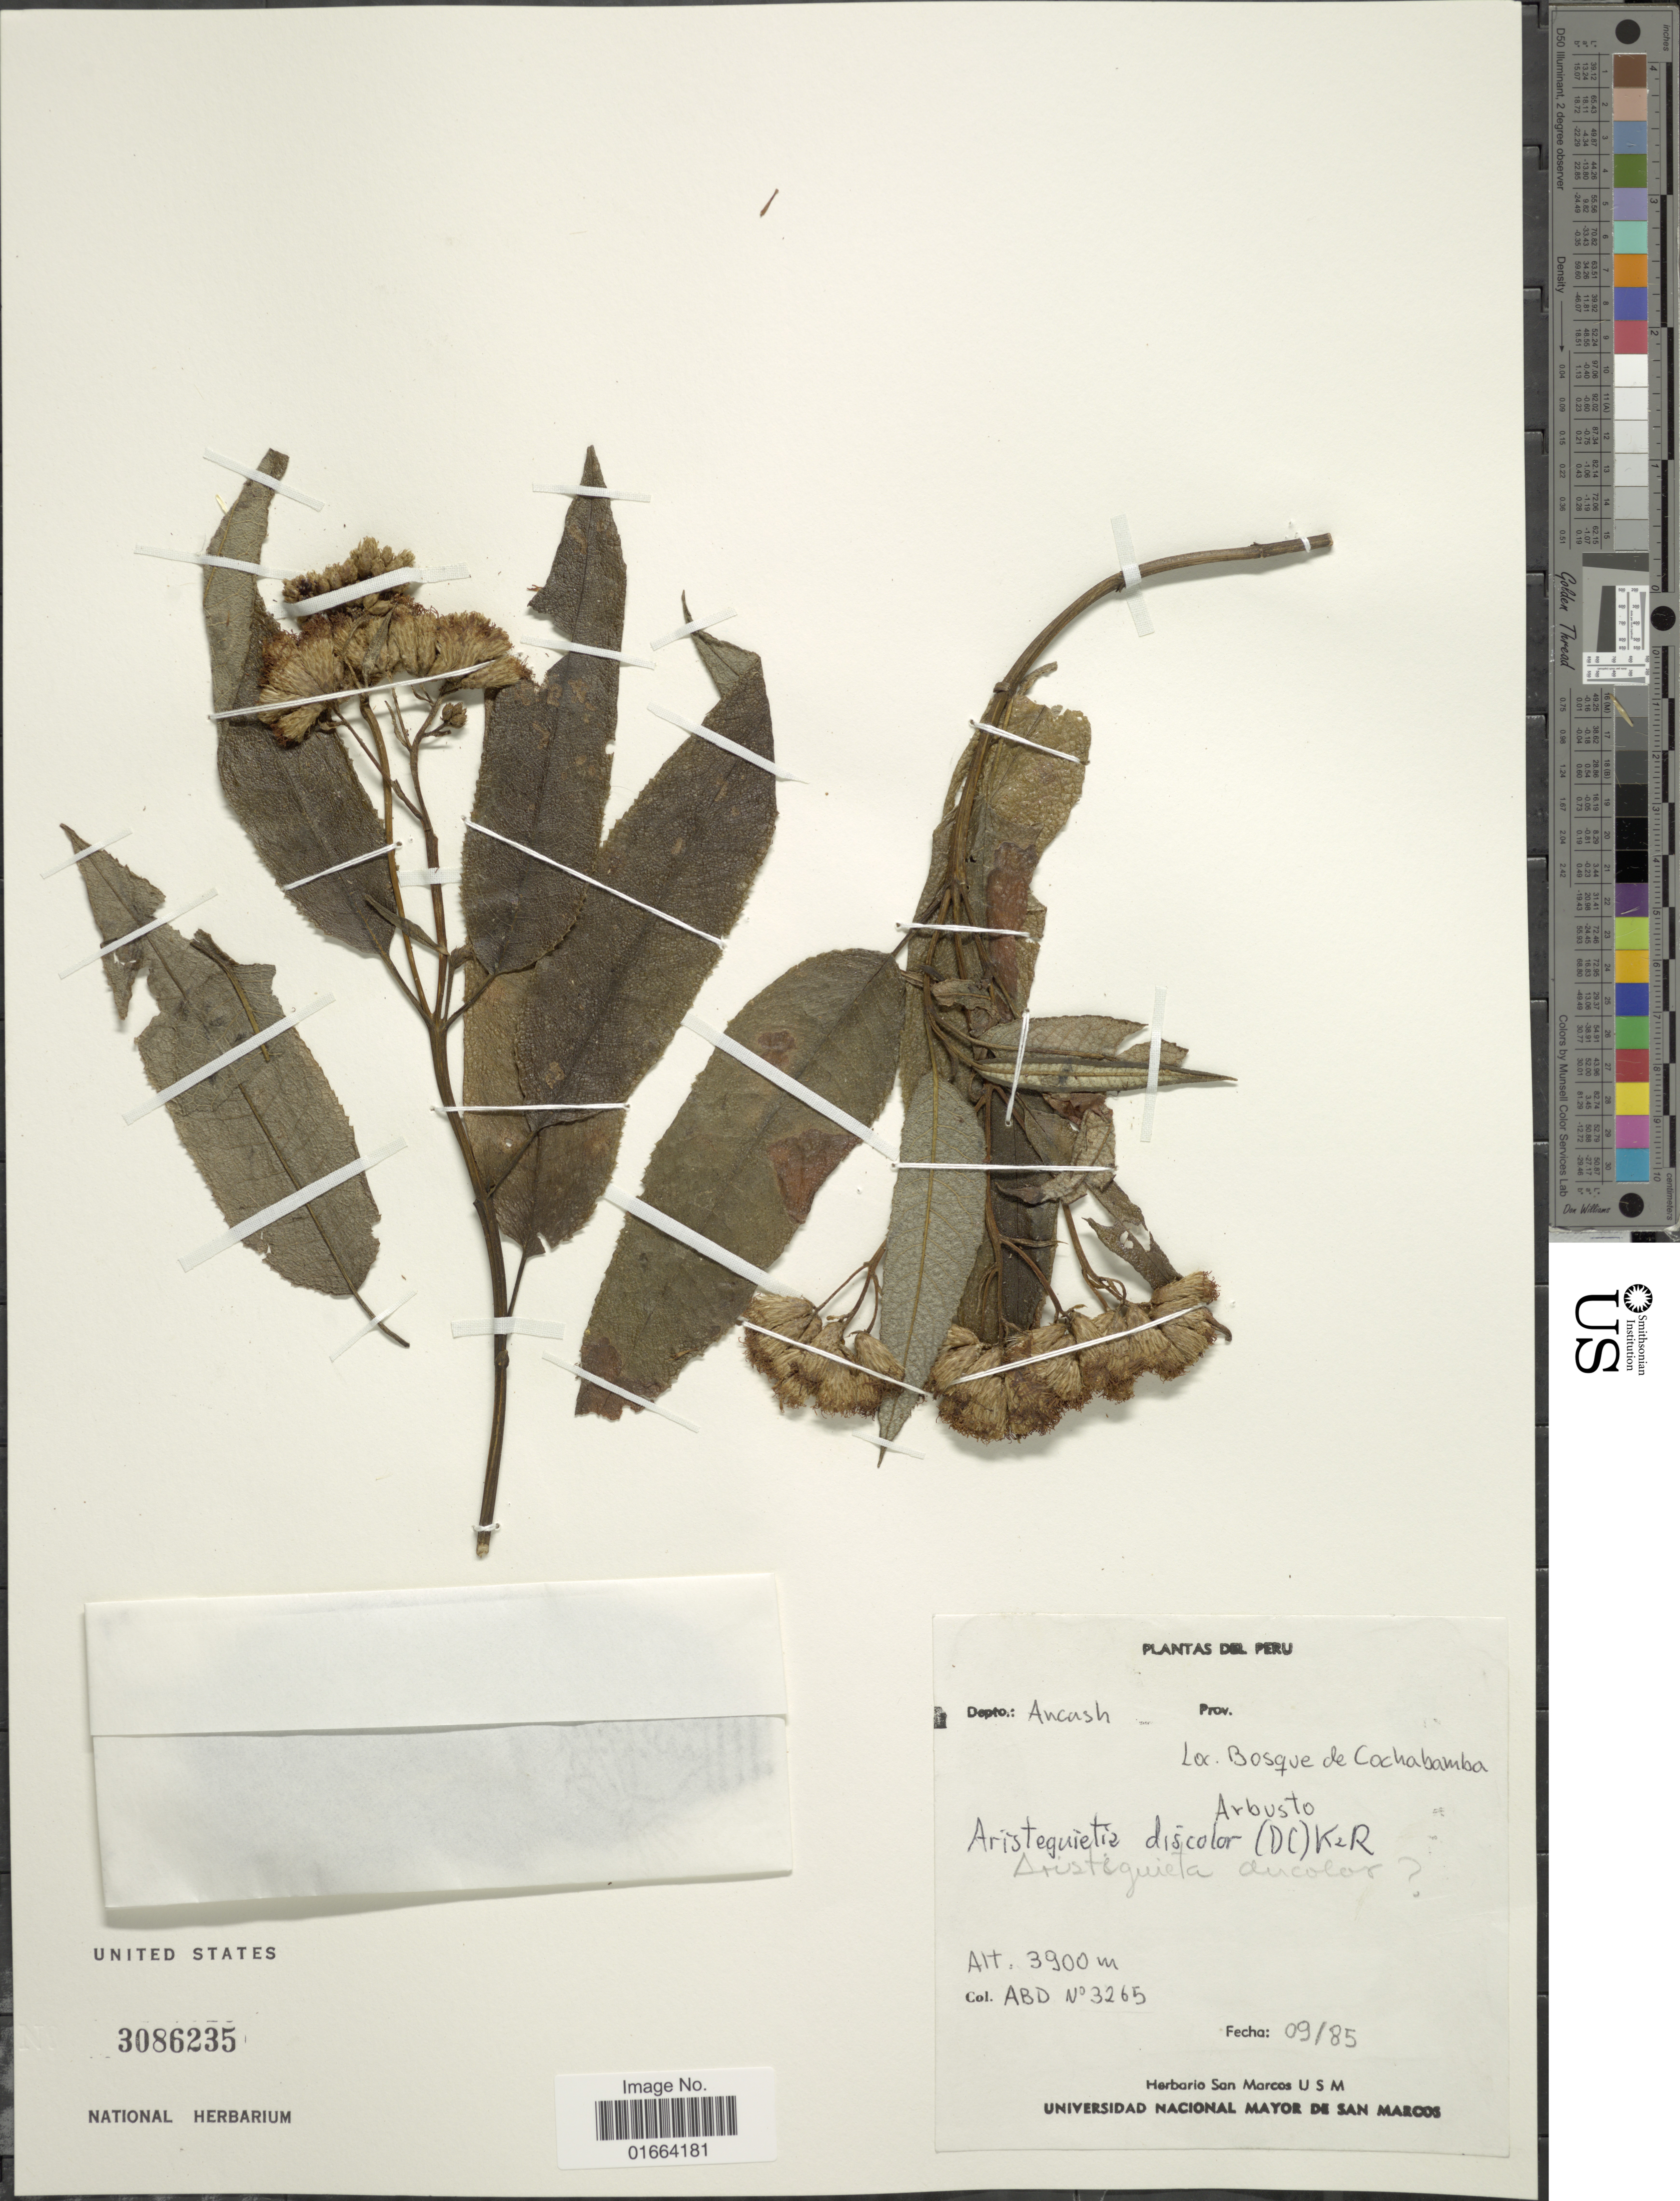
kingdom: Plantae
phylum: Tracheophyta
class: Magnoliopsida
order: Asterales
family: Asteraceae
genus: Aristeguietia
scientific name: Aristeguietia discolor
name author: (DC.) R.M. King & H. Rob.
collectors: A. B. D.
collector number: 3265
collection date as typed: Transcribed d/m/y: /9/85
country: Peru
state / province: Ancash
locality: Bosque de Cocchabamba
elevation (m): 3900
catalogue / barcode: US 3086235